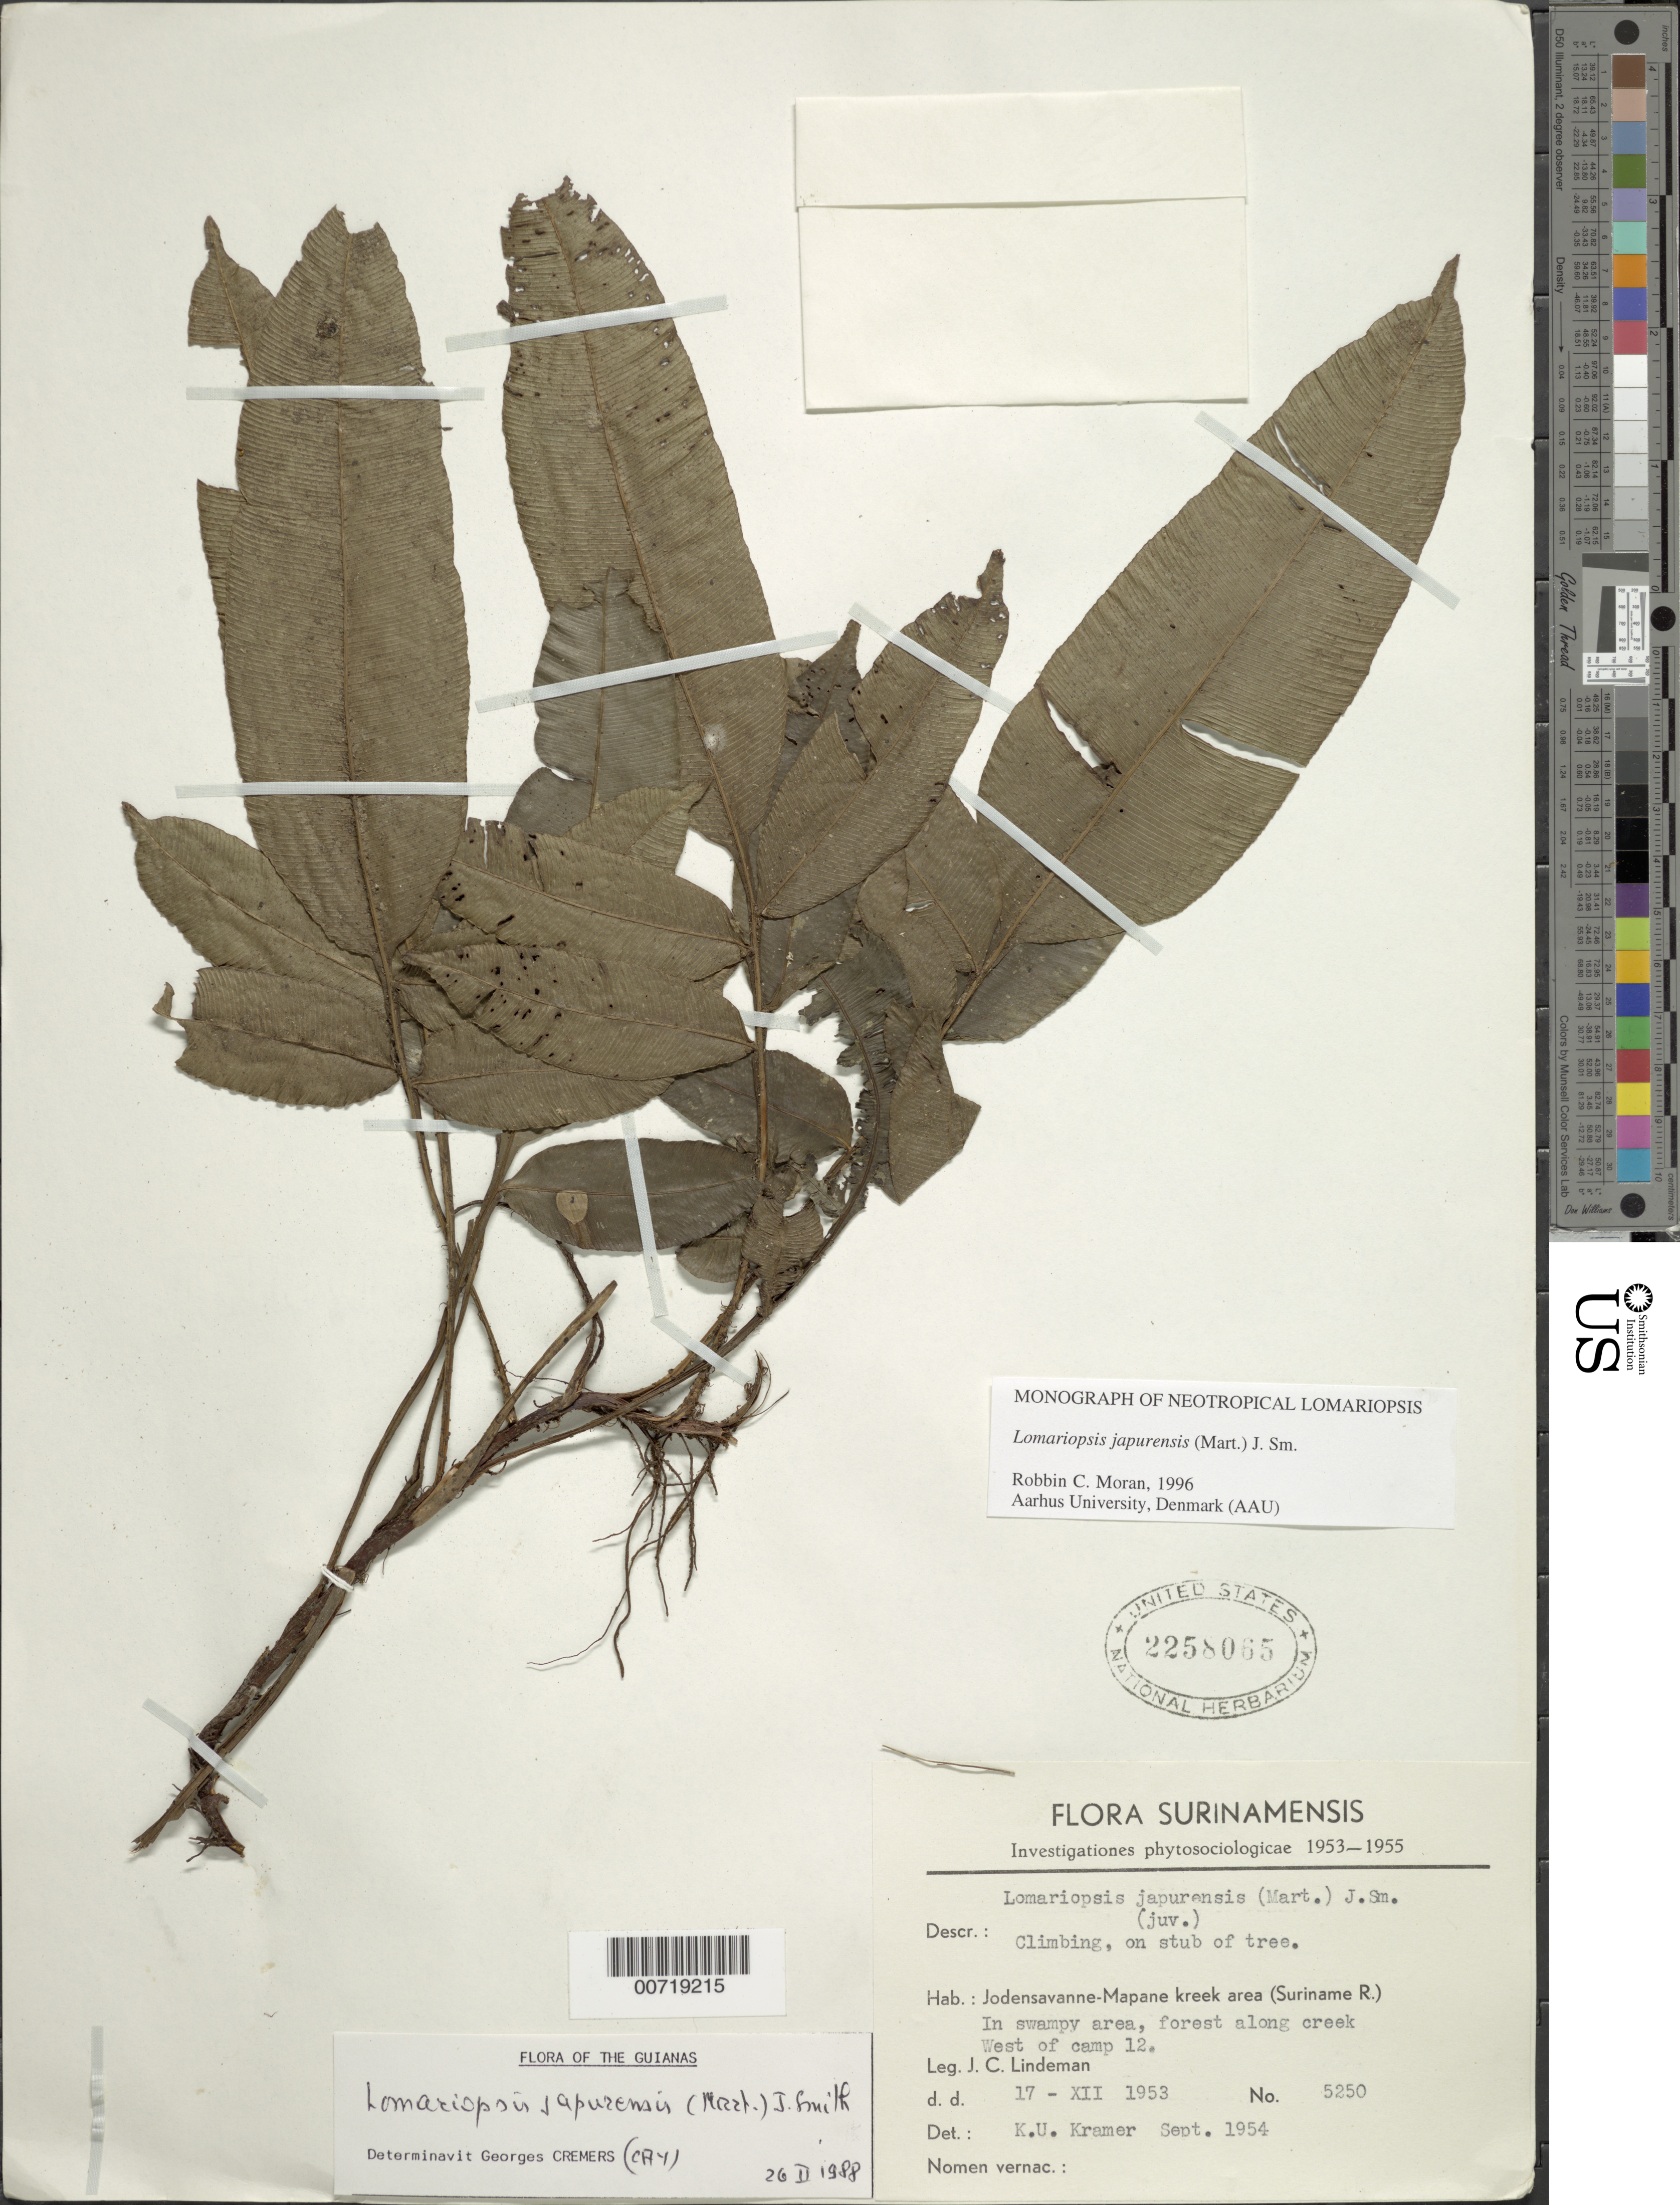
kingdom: Plantae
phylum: Tracheophyta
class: Polypodiopsida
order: Polypodiales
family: Lomariopsidaceae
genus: Lomariopsis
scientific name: Lomariopsis japurensis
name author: (Mart.) J. Sm.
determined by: Moran, R. C.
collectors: J. C. Lindeman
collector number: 5250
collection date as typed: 17-Dec-53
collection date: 1953-12-17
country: Suriname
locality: Jodensavanne-Mapane kreek area (Suriname River); camp 12, vic. of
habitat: Swampy area, forest along creek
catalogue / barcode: US 2258065